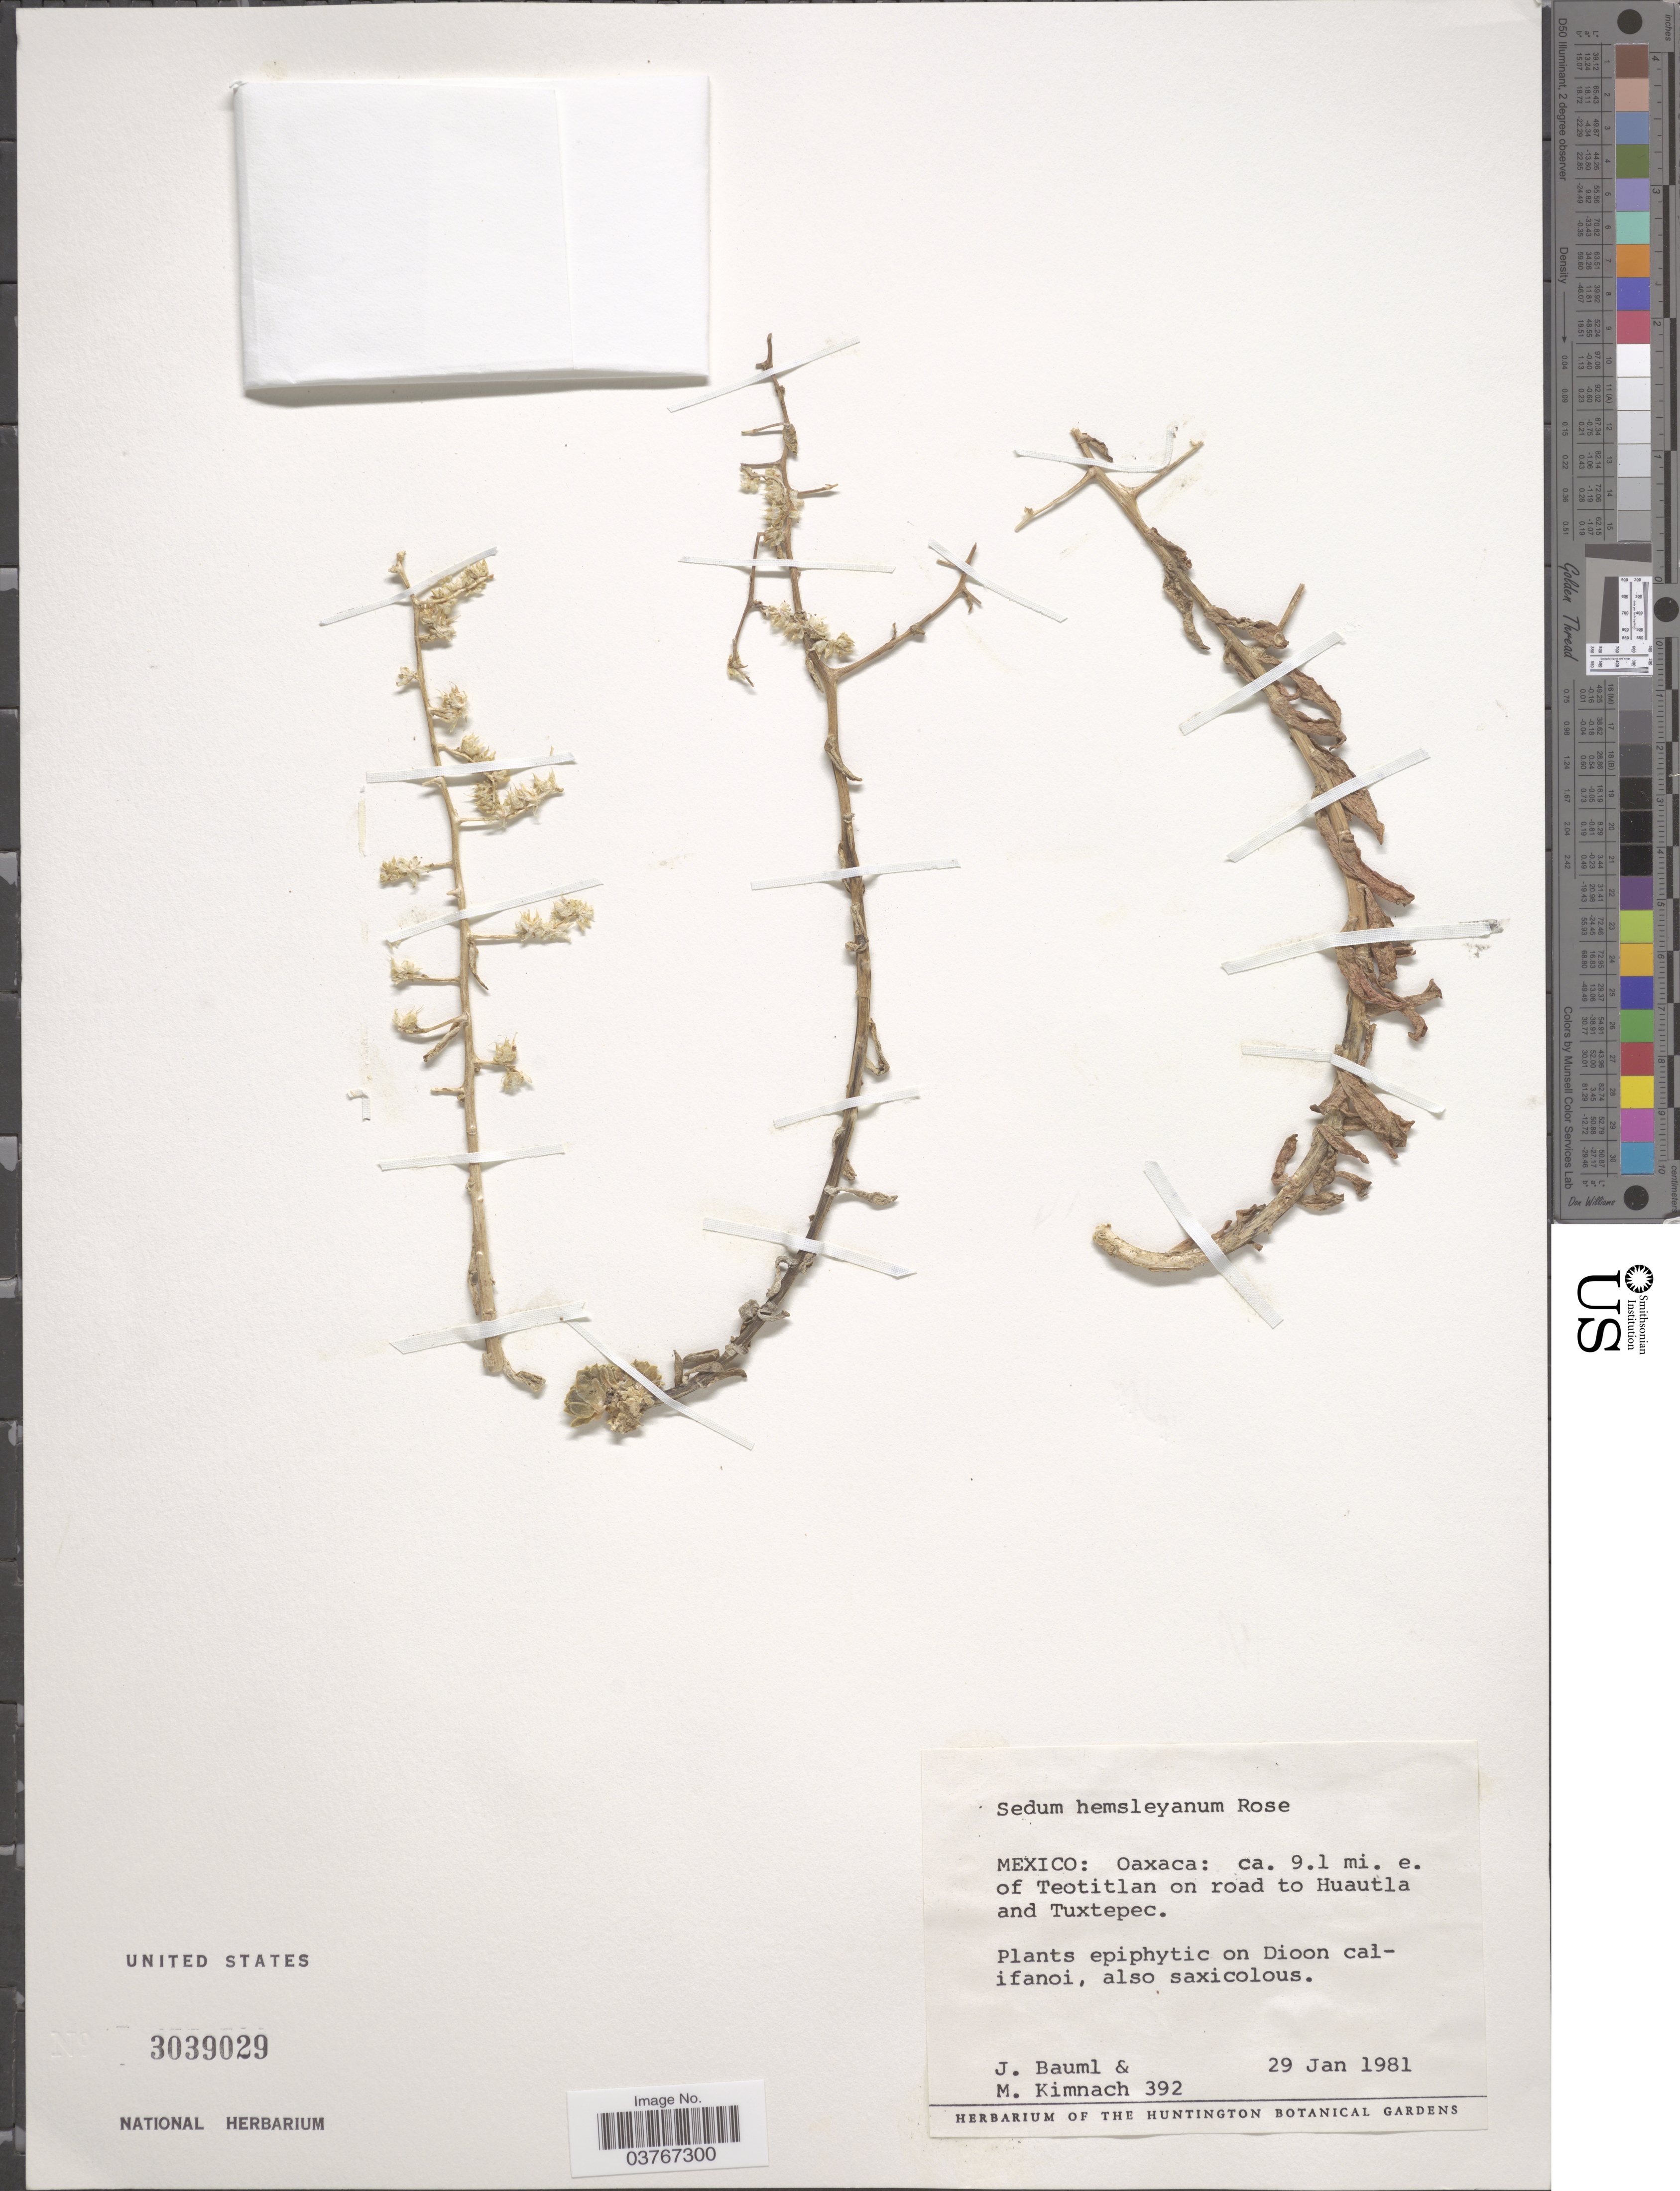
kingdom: Plantae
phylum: Tracheophyta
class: Magnoliopsida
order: Saxifragales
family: Crassulaceae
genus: Sedum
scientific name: Sedum hemsleyanum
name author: Rose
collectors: J. Bauml & M. Kimnach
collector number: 392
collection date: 1981-01-29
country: Mexico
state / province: Oaxaca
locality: Ca. 9.1 mi. e. of Teotitlan on road to Huautla and Tuxtepec.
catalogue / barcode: US 3039029